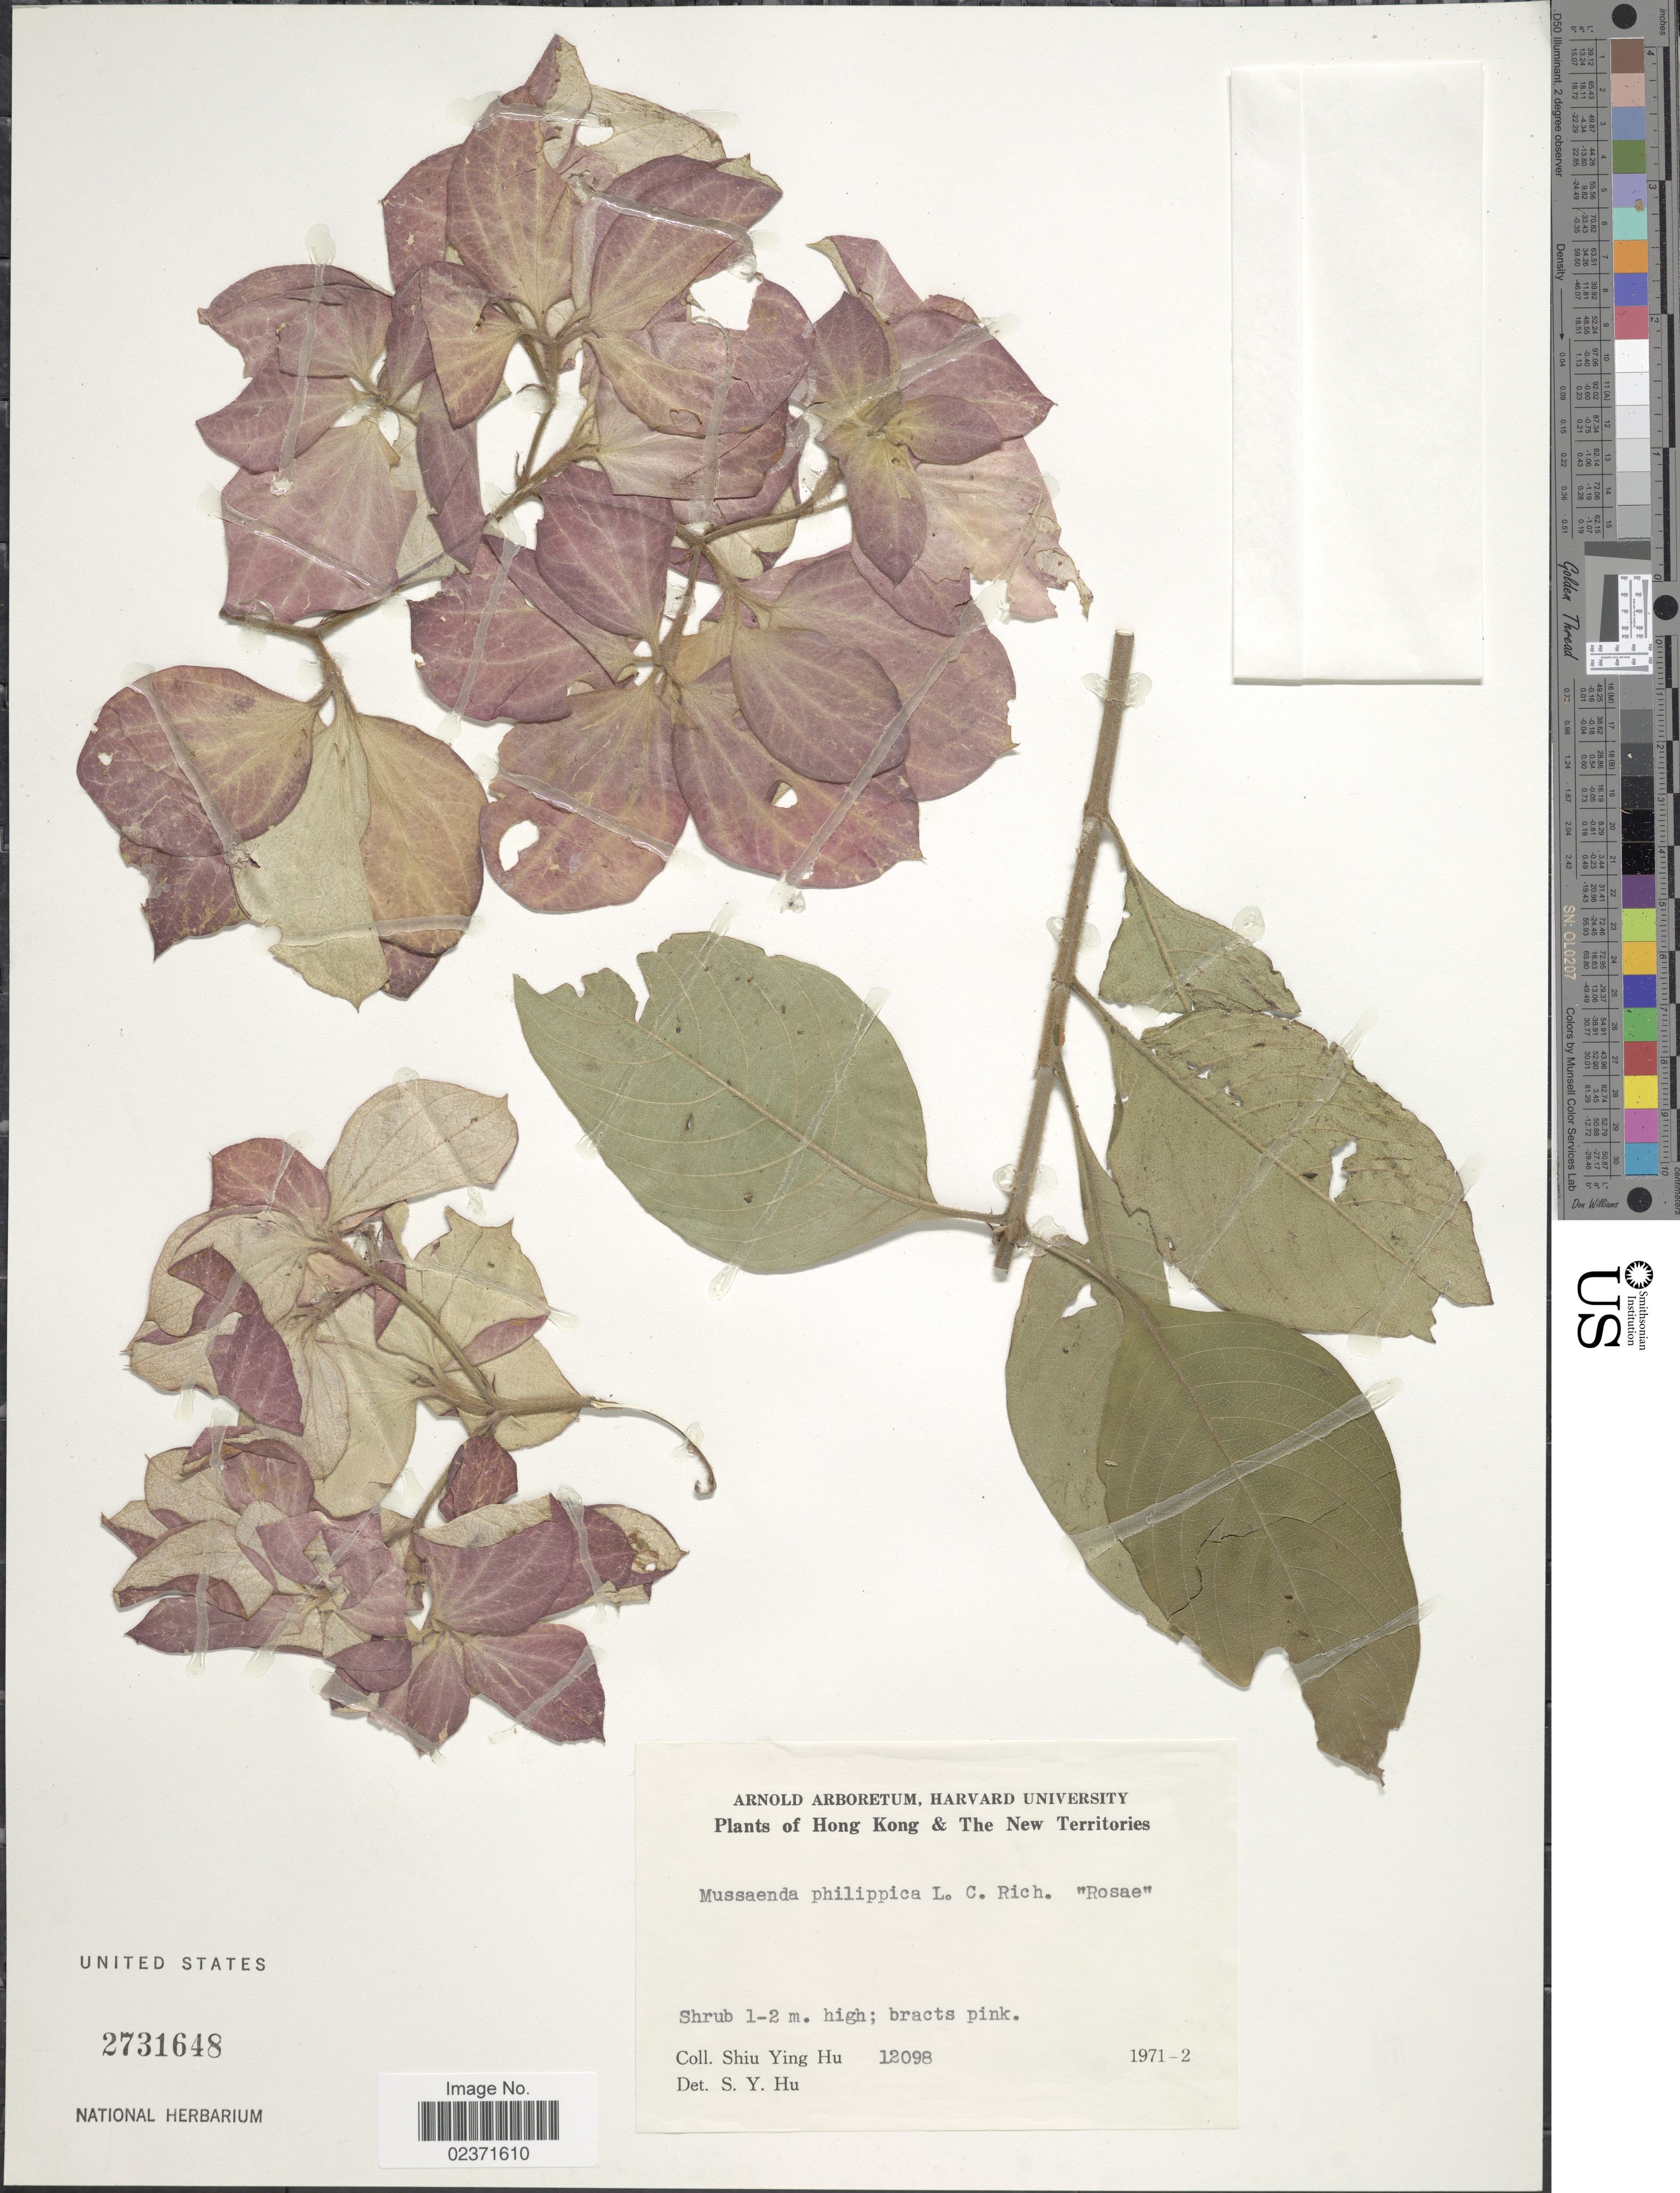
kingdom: Plantae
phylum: Tracheophyta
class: Magnoliopsida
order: Gentianales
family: Rubiaceae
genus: Mussaenda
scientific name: Mussaenda pubescens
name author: W.T. Aiton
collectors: S. Y. Hu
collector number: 12098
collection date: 1971/1972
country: China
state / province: Hong Kong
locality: Hong Kong & The New Territories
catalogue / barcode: US 2731648